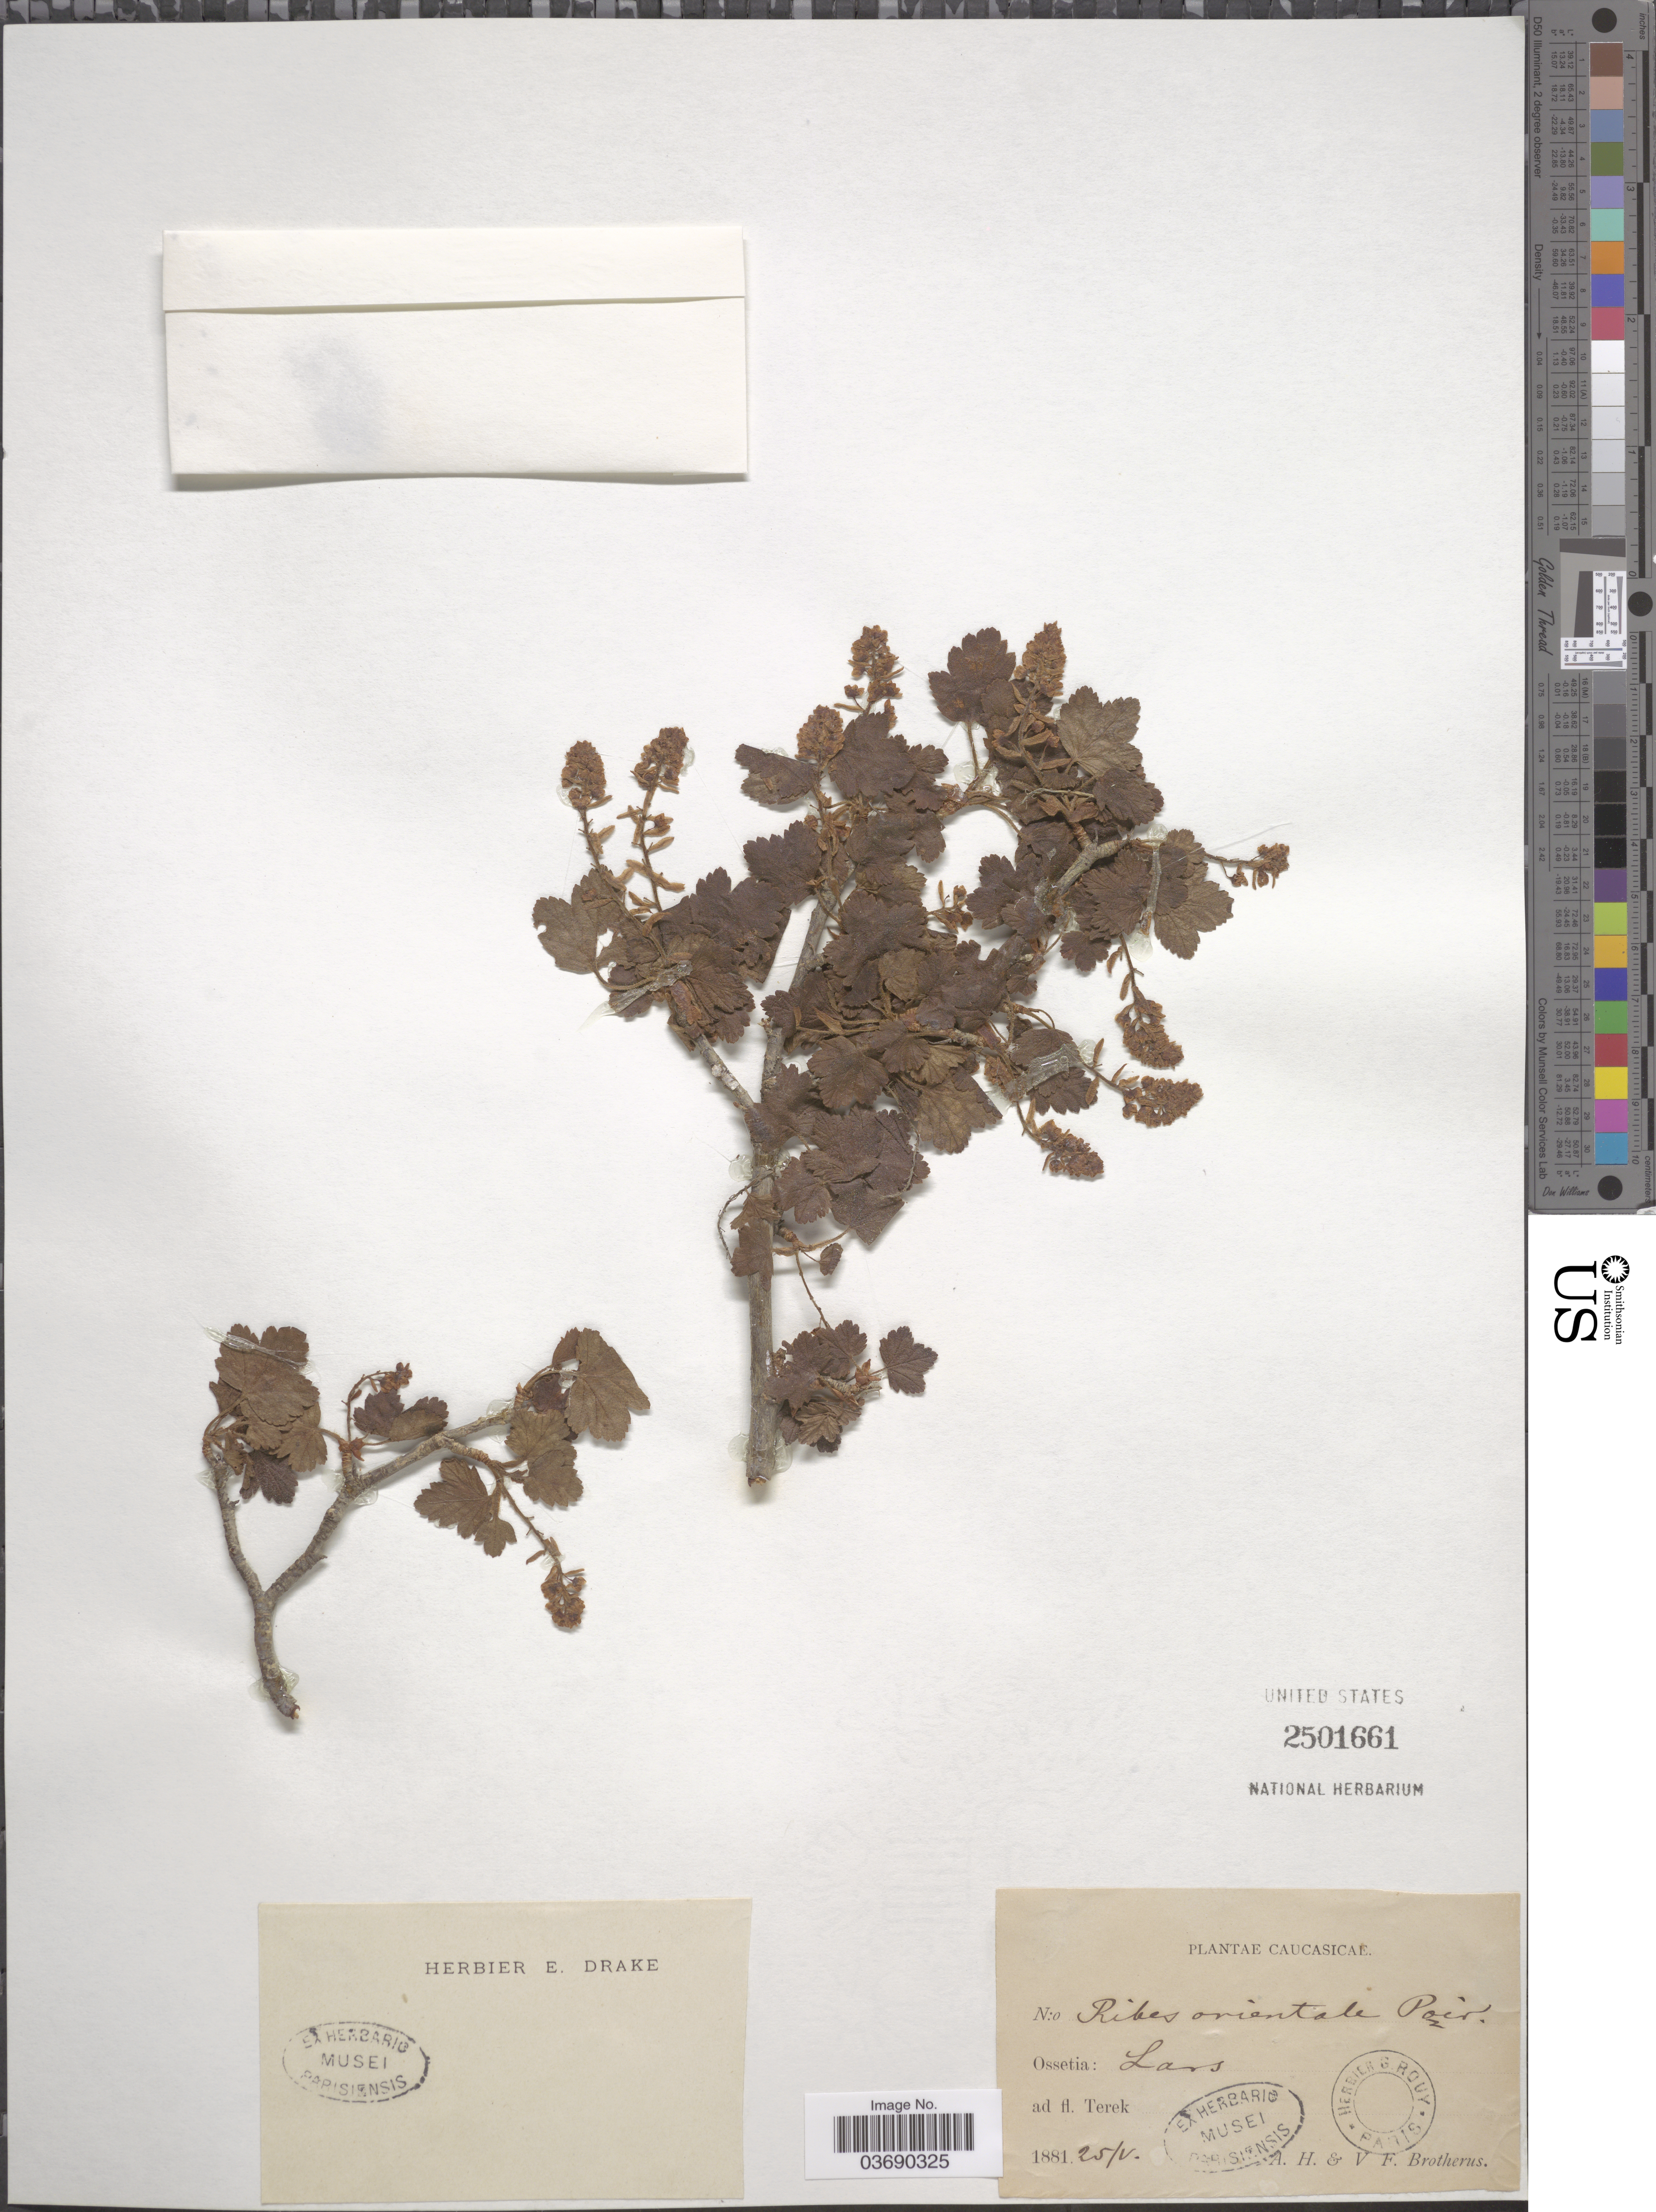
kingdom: Plantae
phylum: Tracheophyta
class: Magnoliopsida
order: Saxifragales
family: Grossulariaceae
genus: Ribes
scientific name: Ribes orientale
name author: Desf.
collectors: A. Brotherus & V. F. Brotherus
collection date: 1881-05-25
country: Georgia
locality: Caucasicae. Ossetia: Lars. ad fl. Terek.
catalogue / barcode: US 2501661